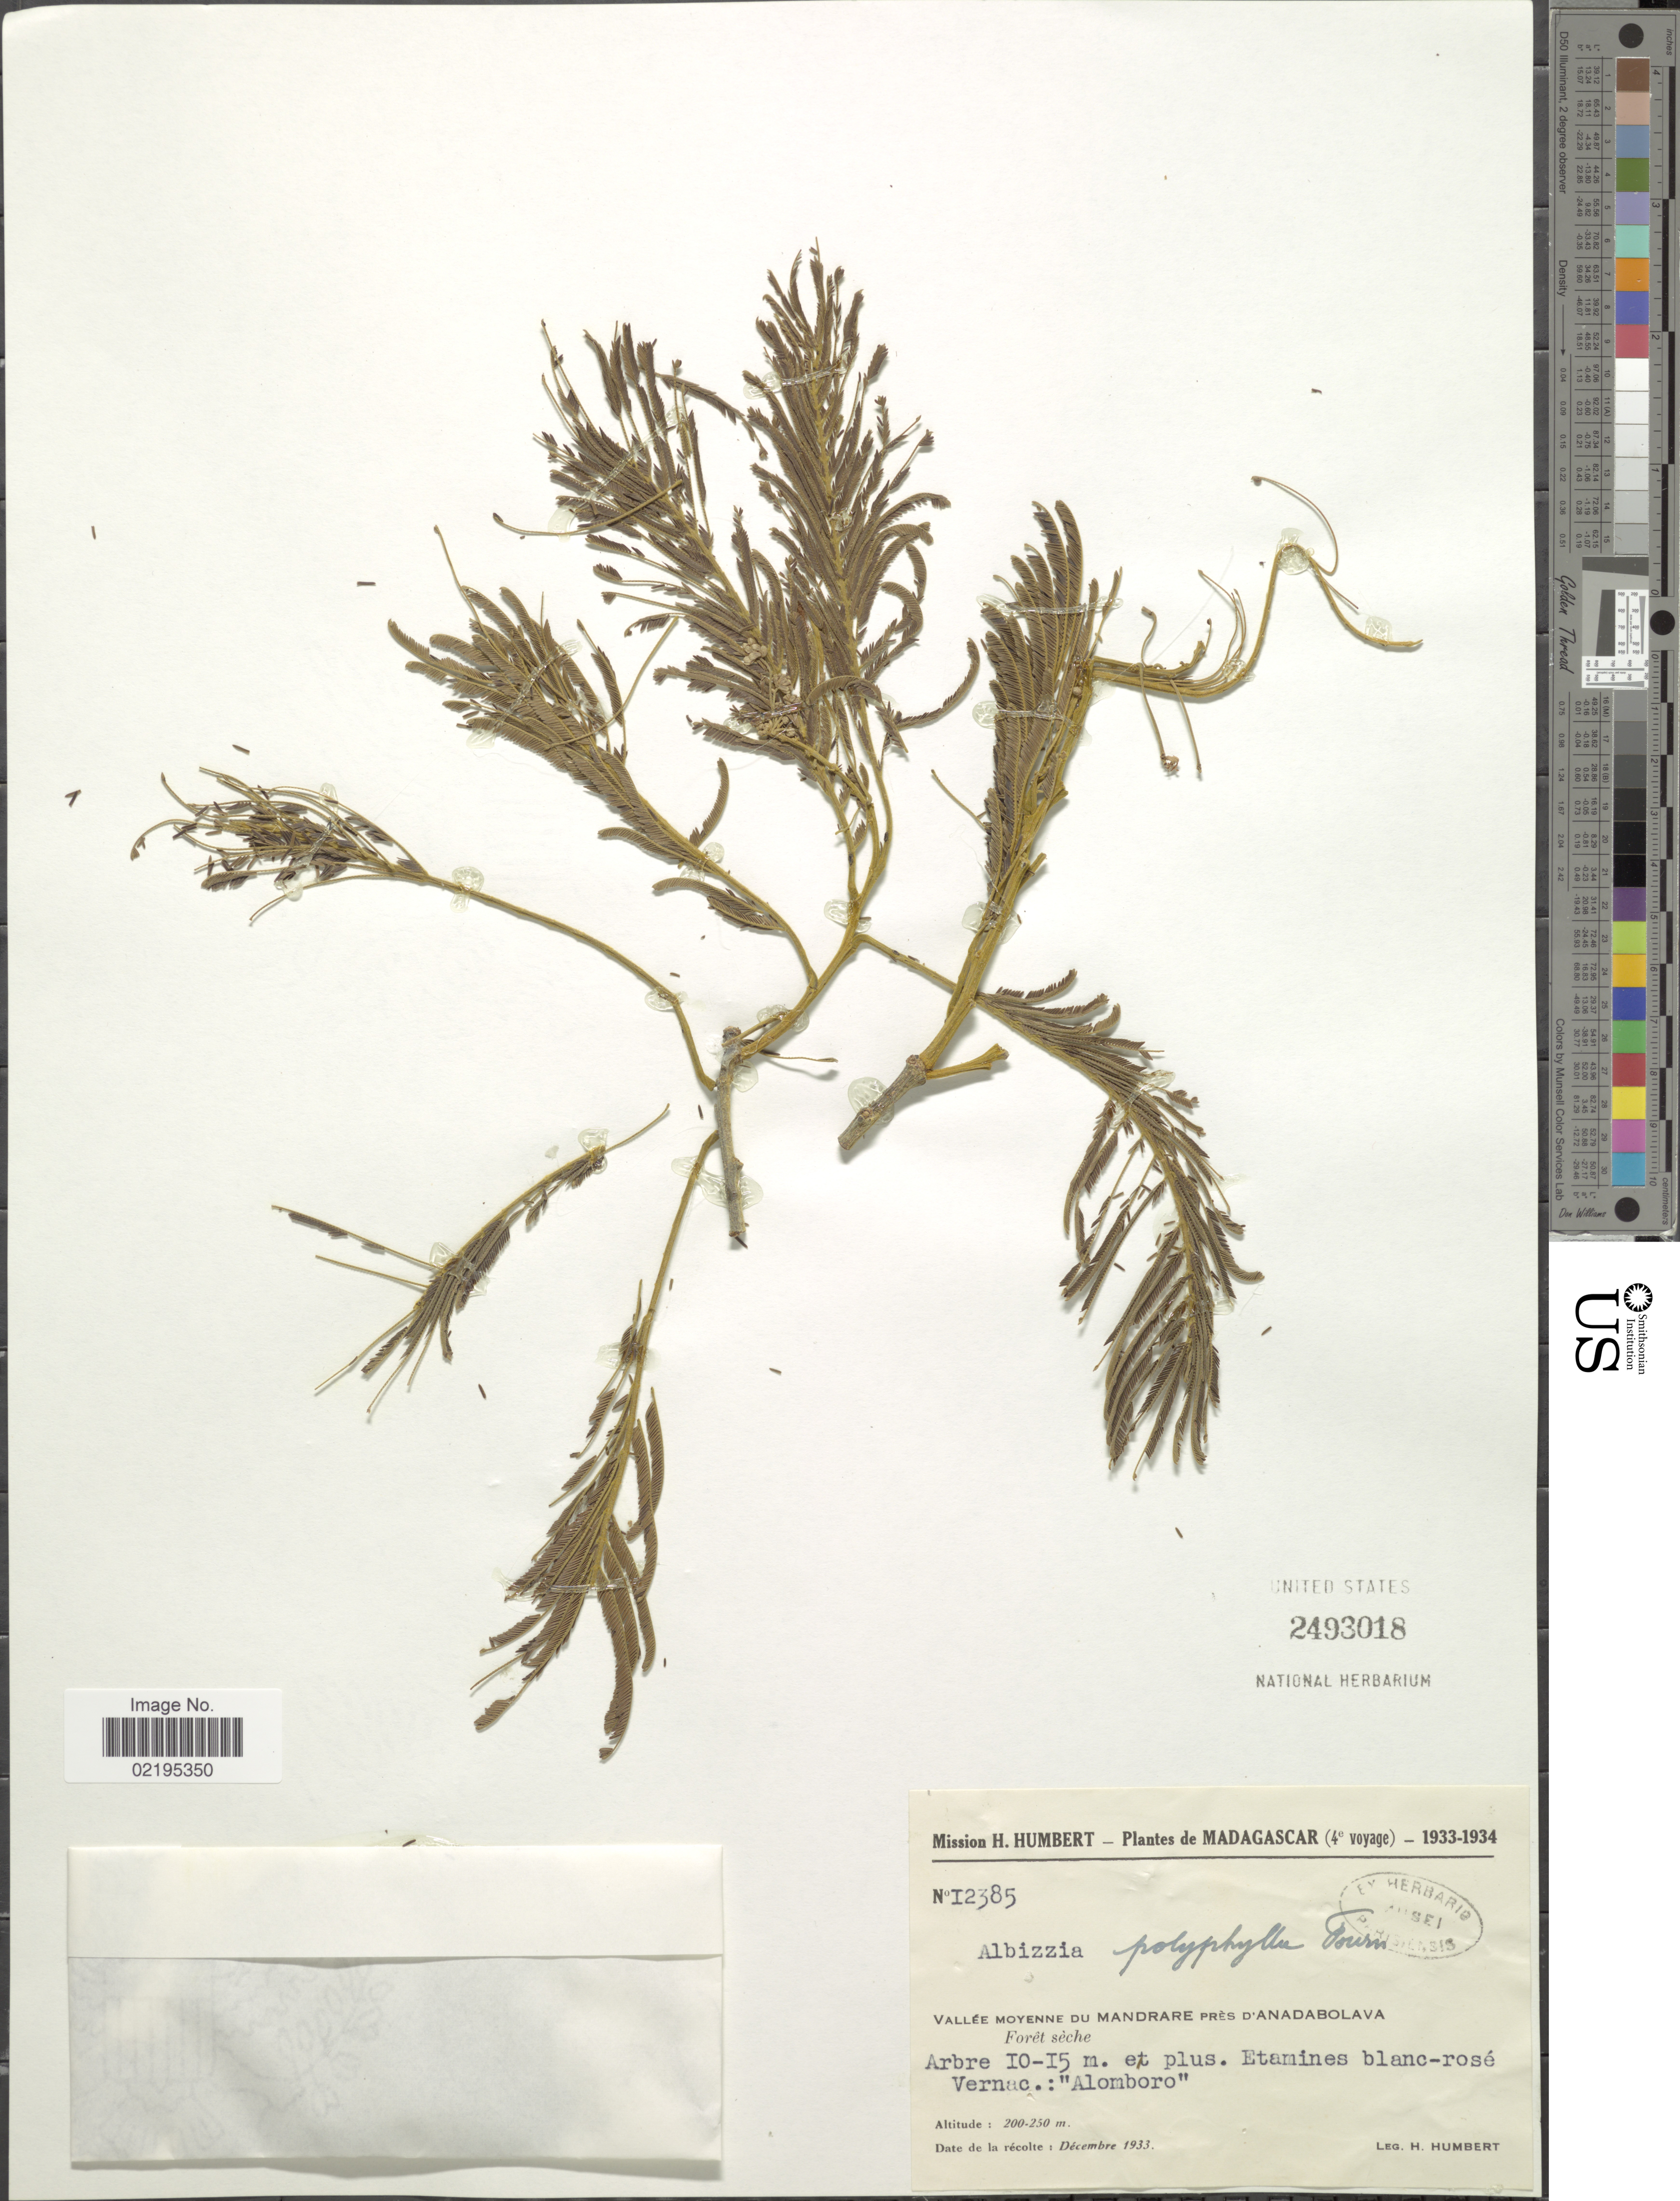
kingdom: Plantae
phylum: Tracheophyta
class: Magnoliopsida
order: Fabales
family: Fabaceae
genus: Albizia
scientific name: Albizia polyphylla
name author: E. Fourn.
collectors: H. Humbert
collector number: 12385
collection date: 1933-12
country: Madagascar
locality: Valle Moyenne du Mandrare pres D'Anadabolava, Foret seche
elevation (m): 200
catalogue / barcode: US 2493018